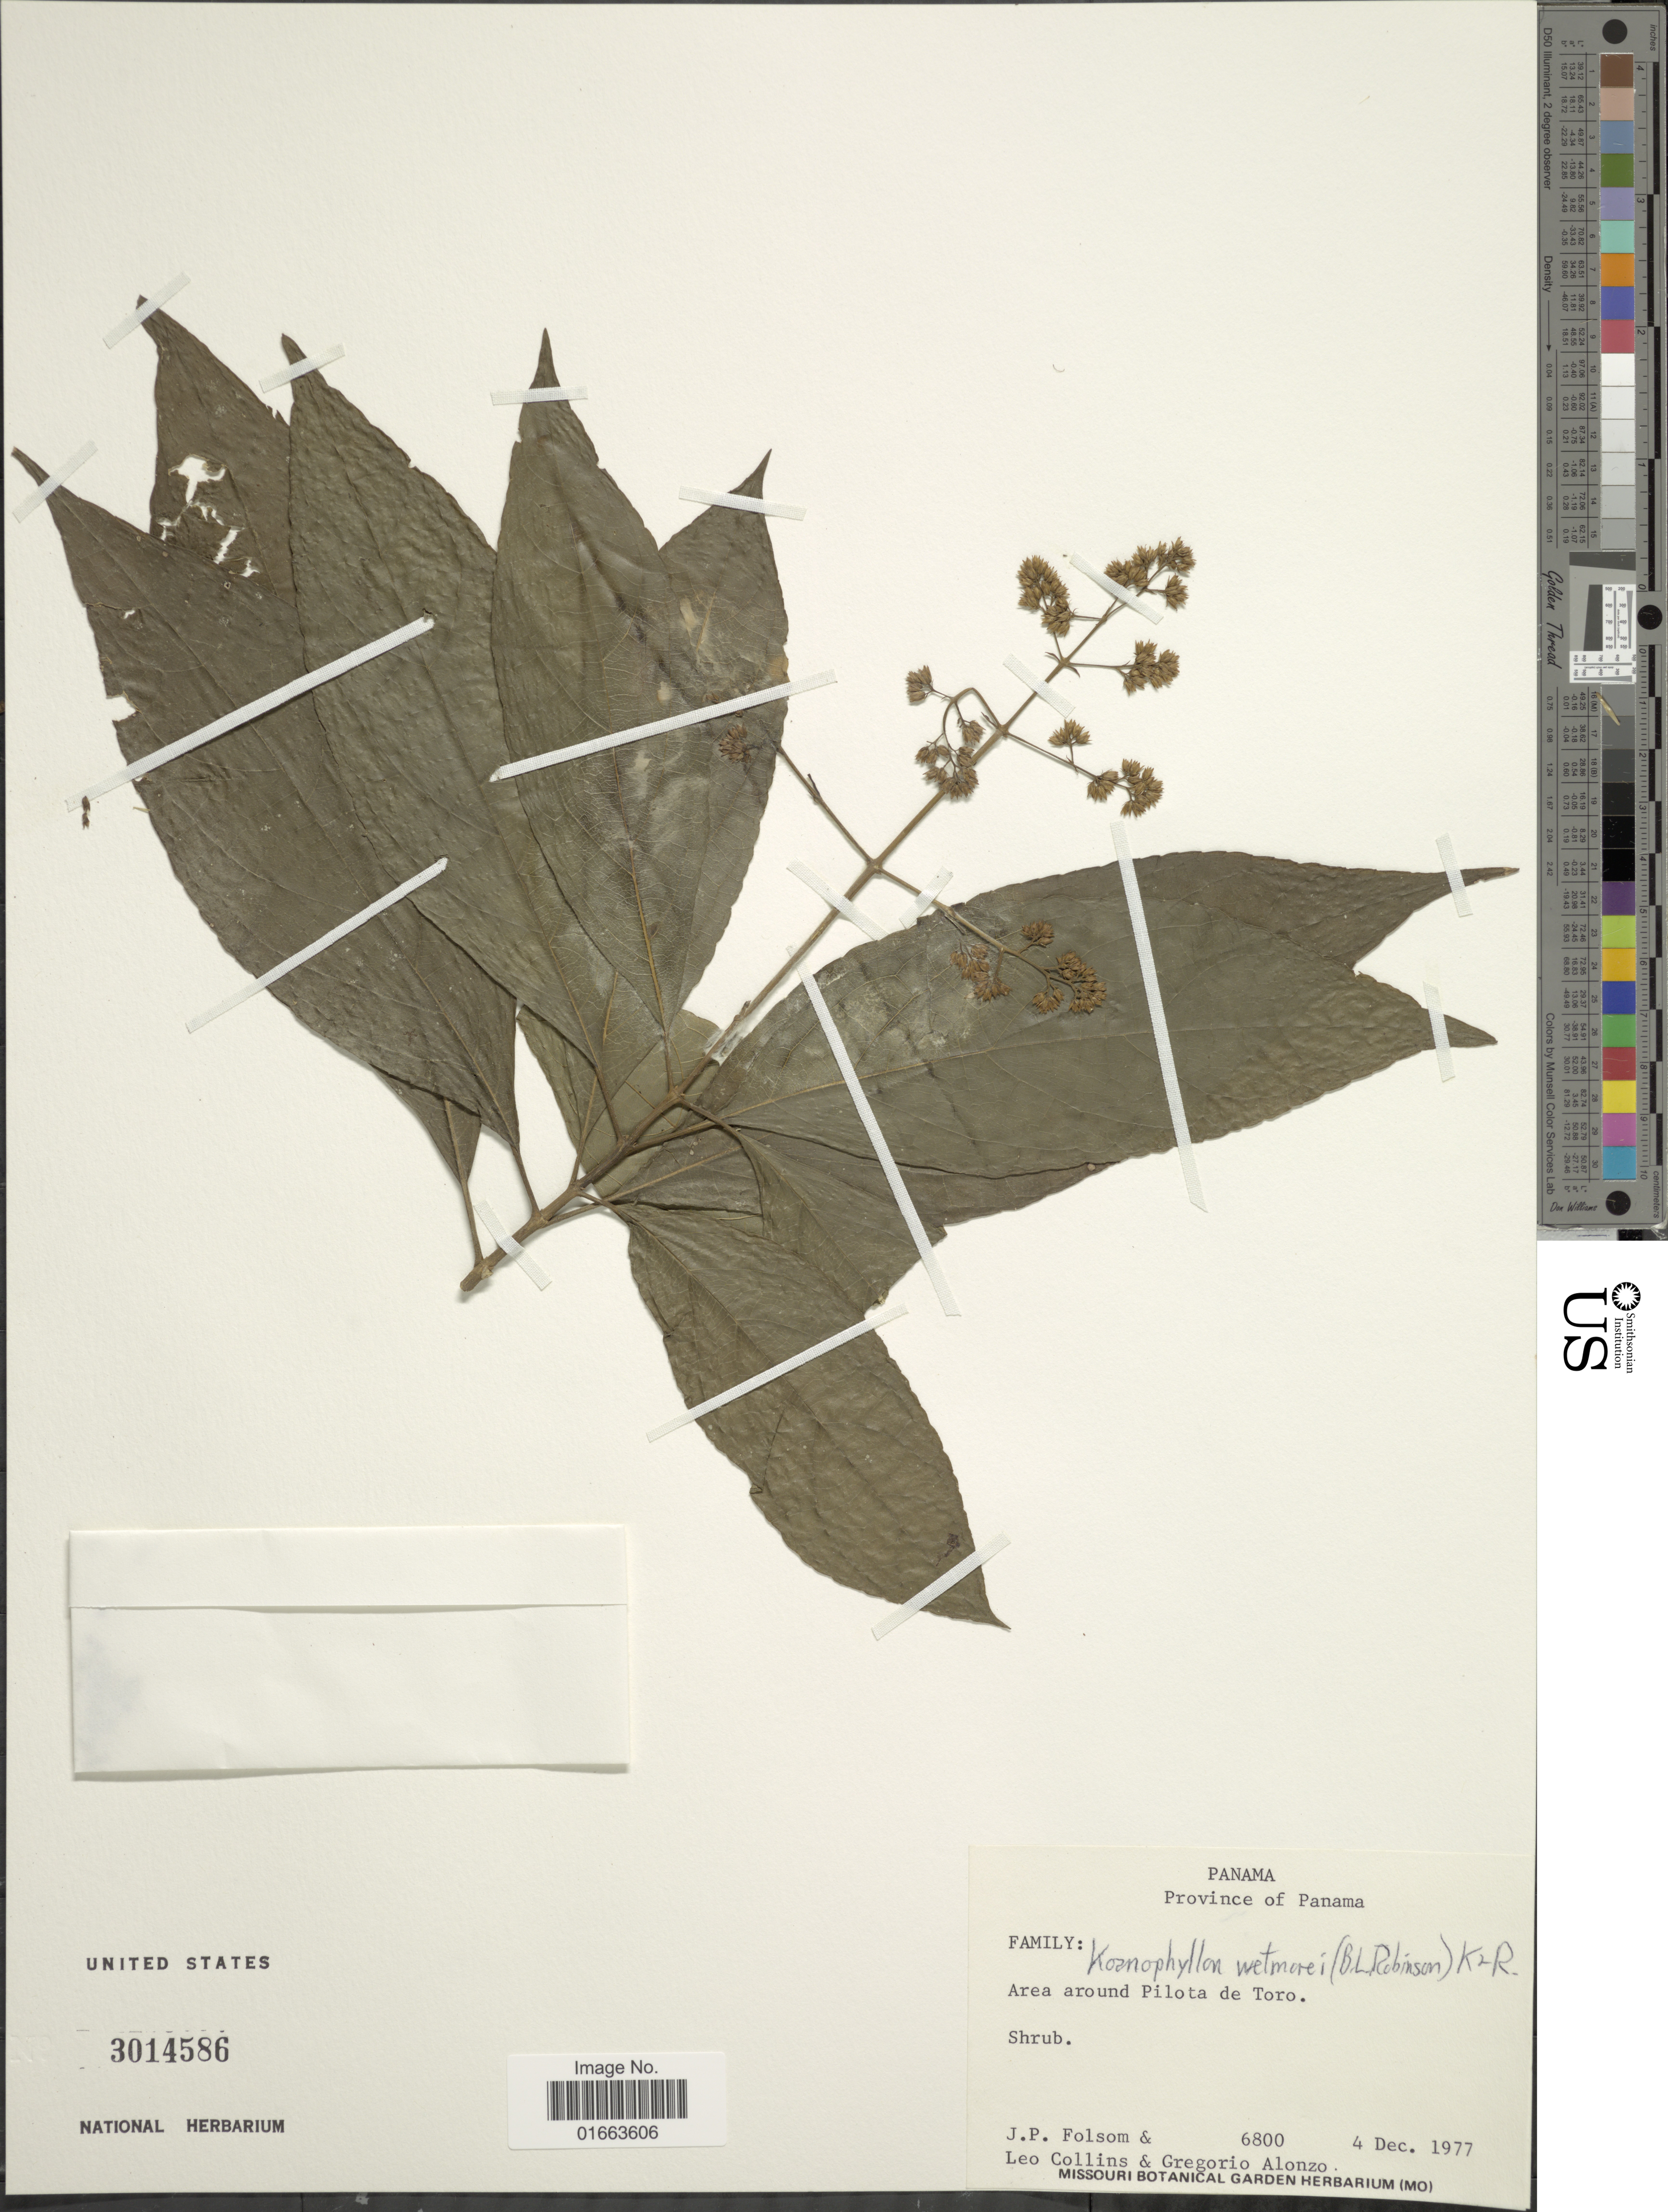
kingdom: Plantae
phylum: Tracheophyta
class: Magnoliopsida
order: Asterales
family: Asteraceae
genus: Koanophyllon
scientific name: Koanophyllon wetmorei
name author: (B.L. Rob.) R.M. King & H. Rob.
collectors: J. P. Folsom, L. Collins & G. Alonzo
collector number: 6800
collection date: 1977-12-04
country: Panama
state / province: Panamá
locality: Area around Pilota de Toro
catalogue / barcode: US 3014586